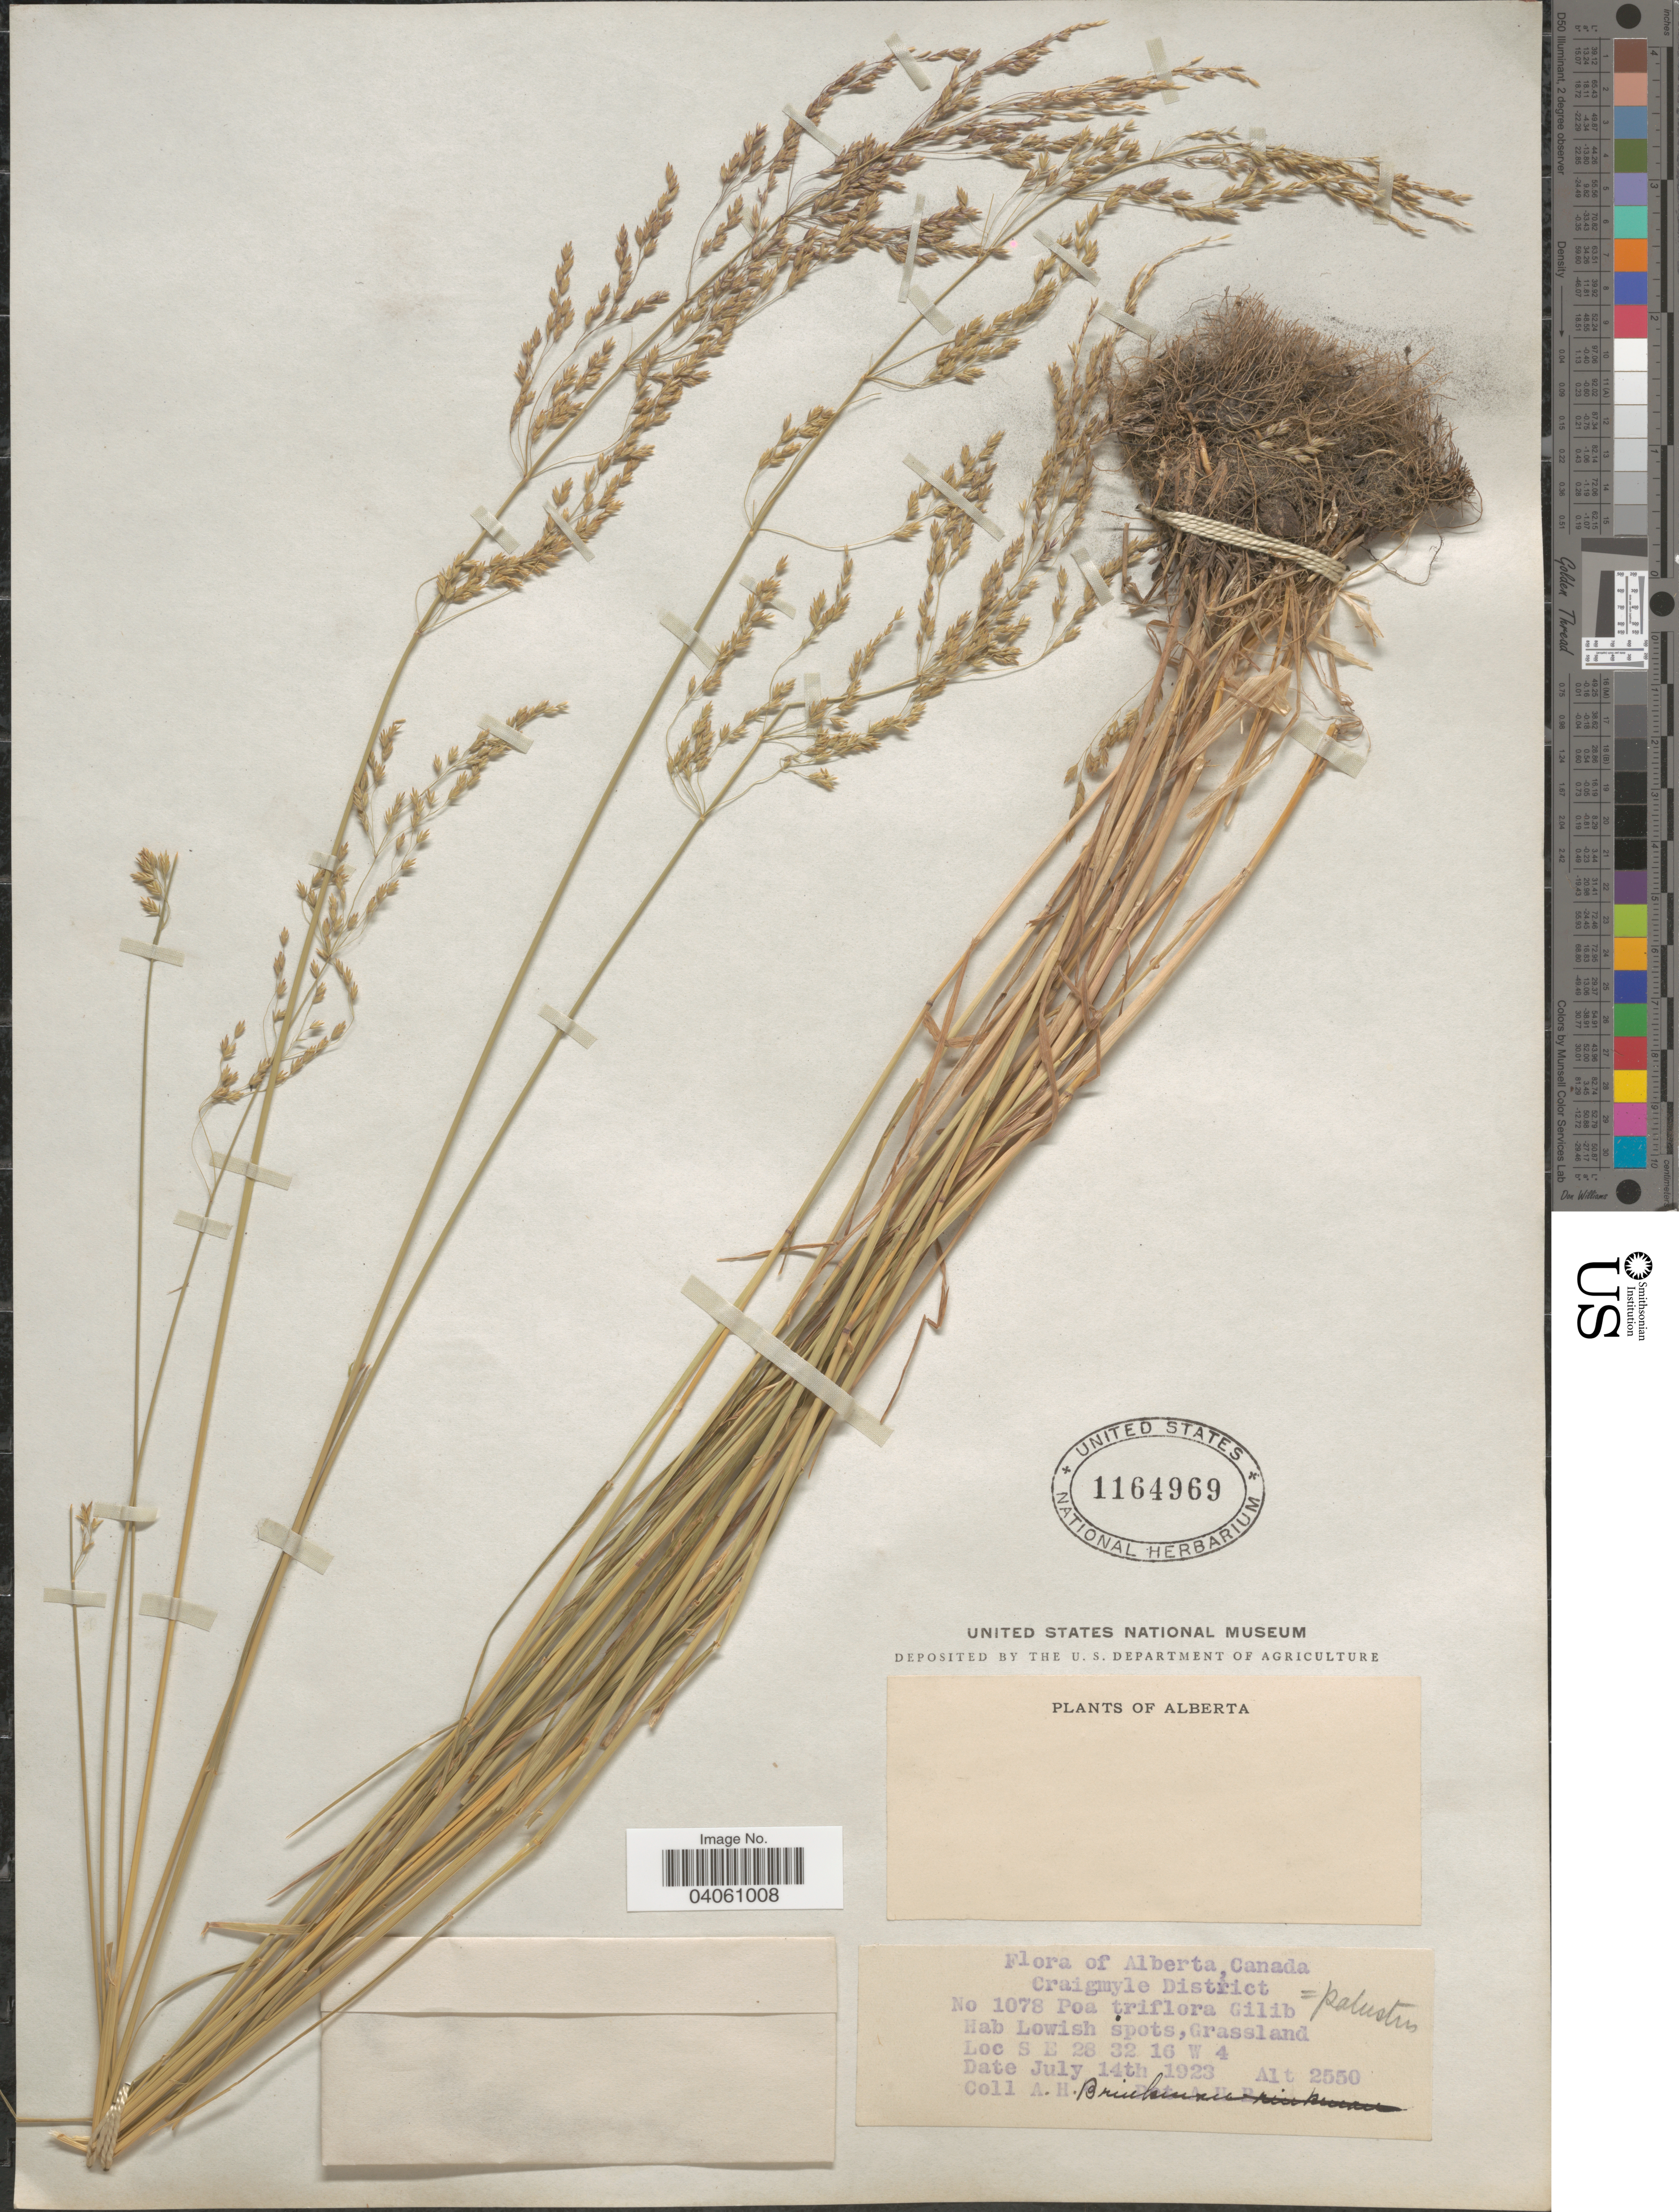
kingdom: Plantae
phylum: Tracheophyta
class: Liliopsida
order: Poales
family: Poaceae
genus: Poa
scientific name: Poa palustris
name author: L.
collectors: A. Brinkman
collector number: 1078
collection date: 1923-07-14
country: Canada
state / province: Alberta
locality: Craigmyle District. S E 28 32 16 W 4.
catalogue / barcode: US 1164969